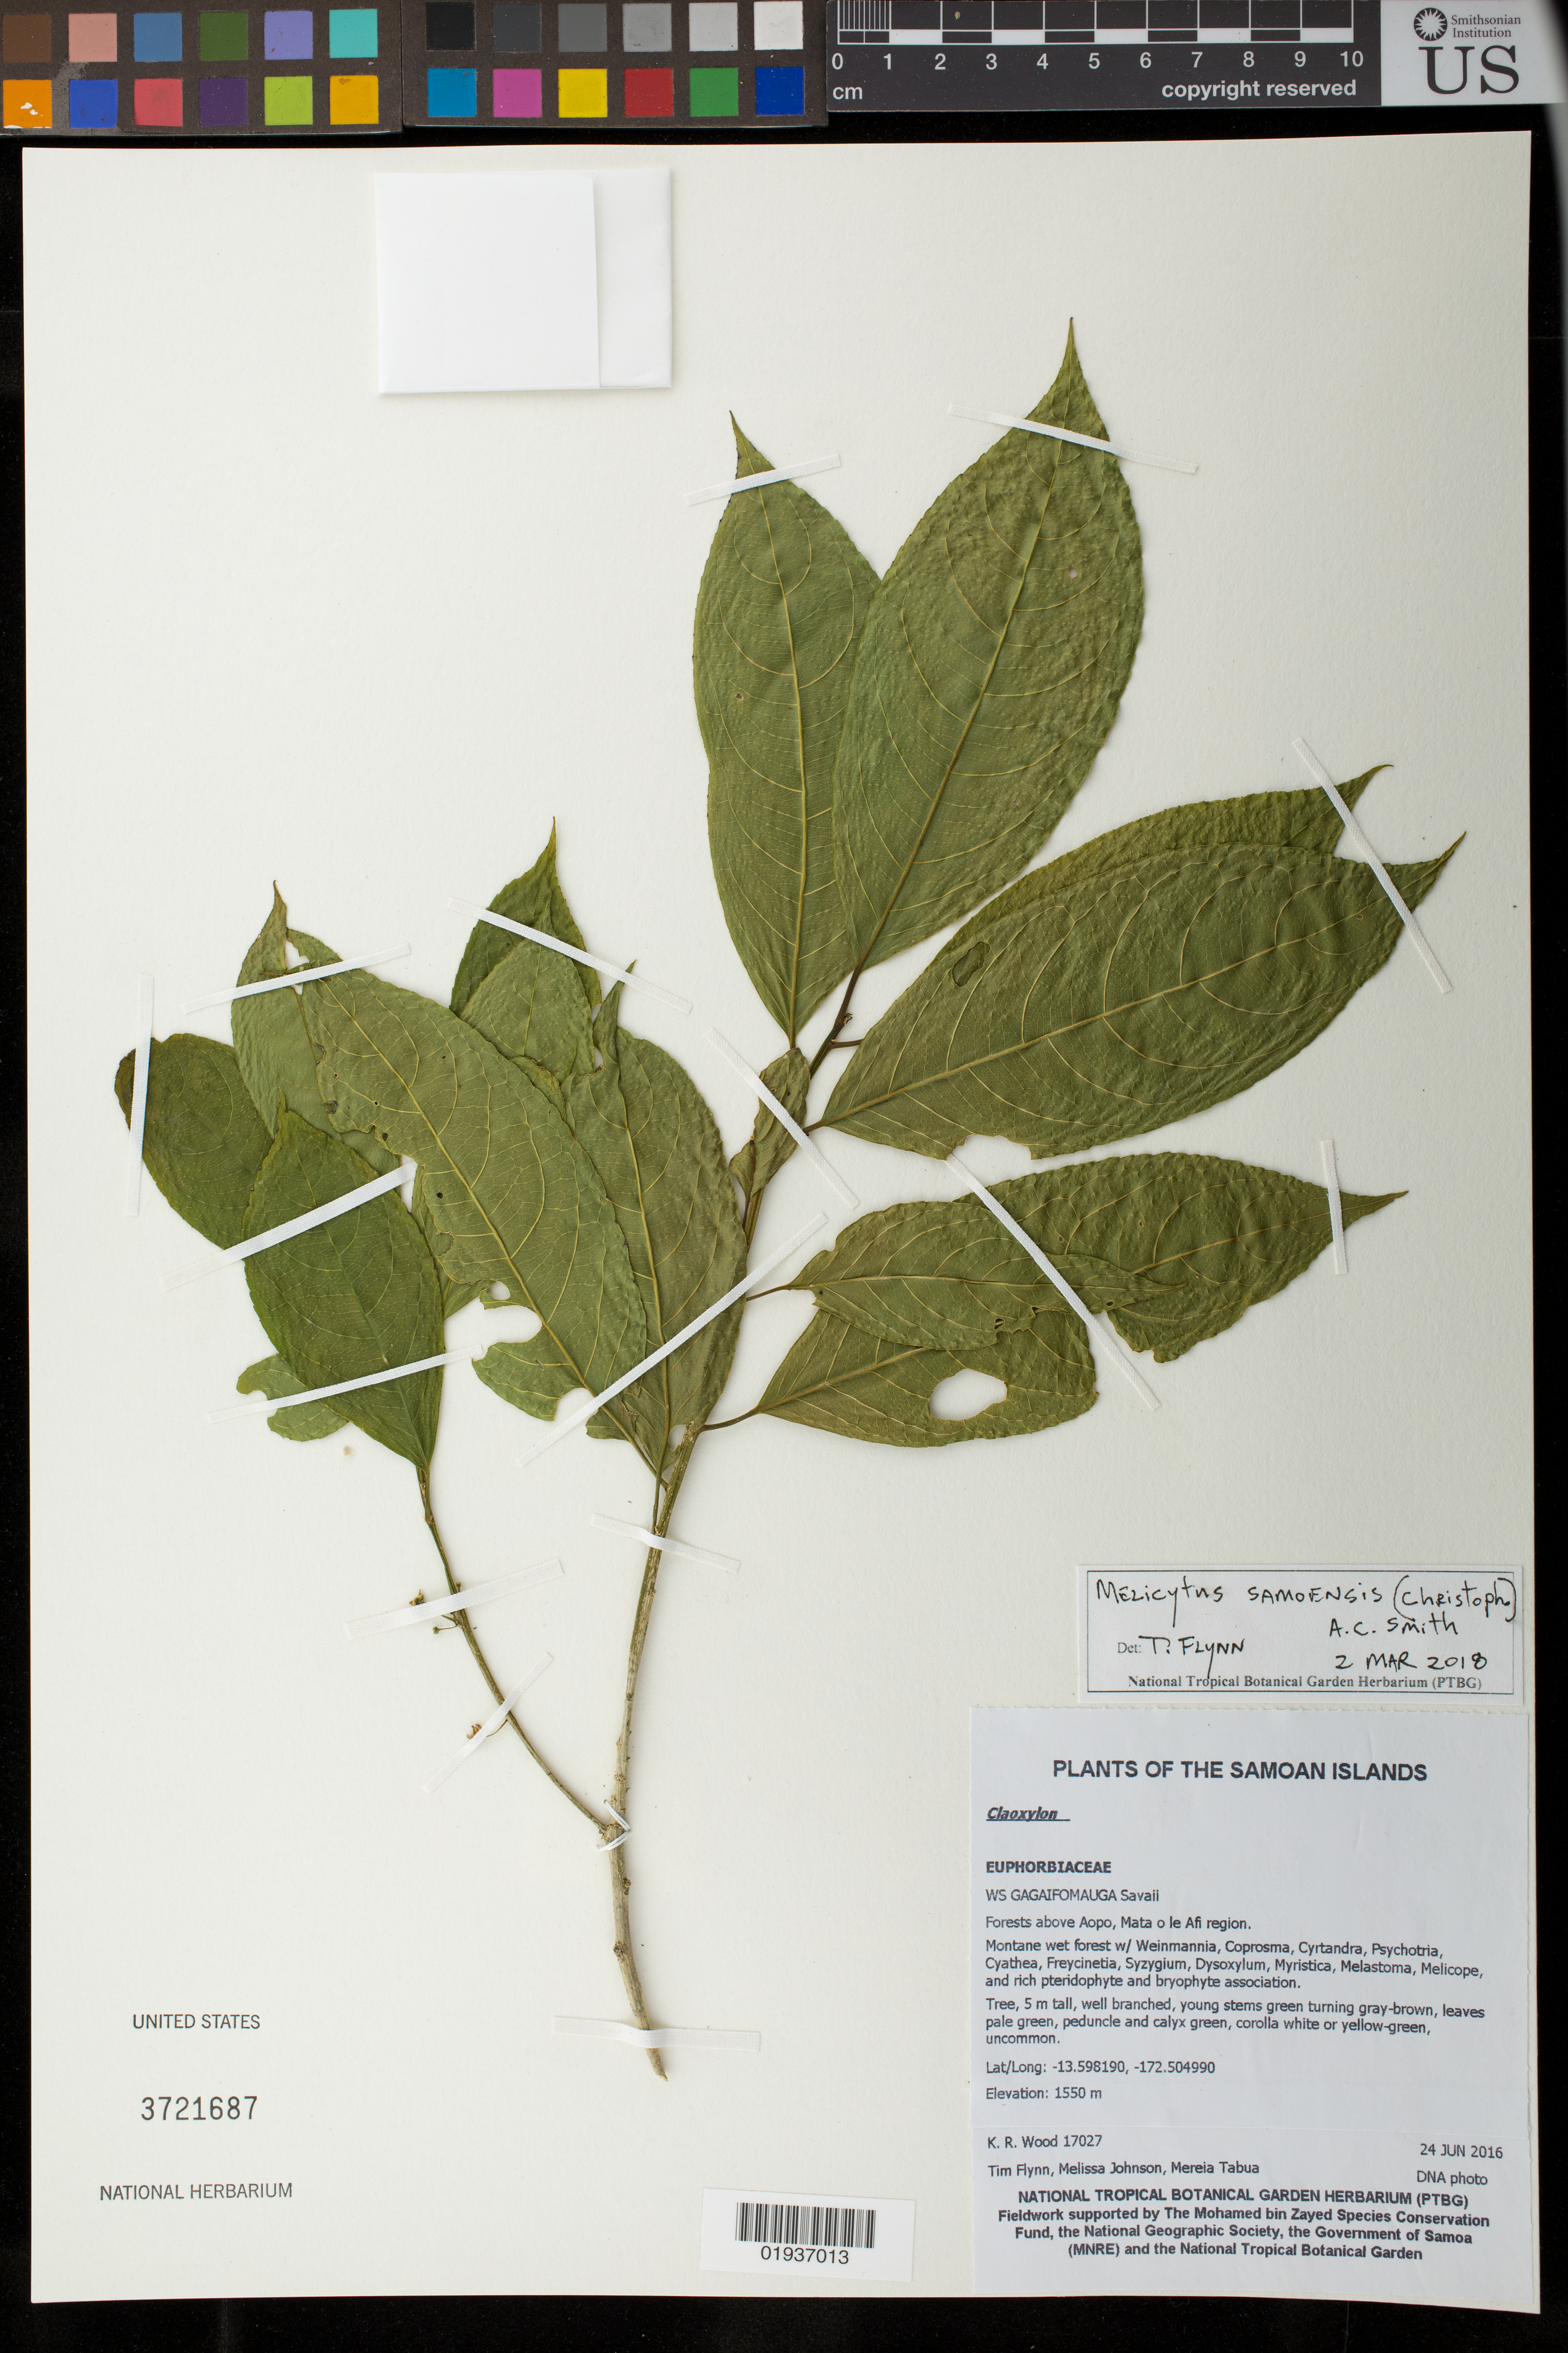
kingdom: Plantae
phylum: Tracheophyta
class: Magnoliopsida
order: Malpighiales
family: Violaceae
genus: Melicytus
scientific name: Melicytus samoensis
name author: (Christoph.) A.C. Sm.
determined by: Flynn, T. W.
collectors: K. R. Wood, T. W. Flynn, M. Johnson & M. Tabua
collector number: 17027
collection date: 2016-06-24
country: Samoa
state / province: Gagaifomauga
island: Savai'i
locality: Savaii, Forests above Aopo, Mata o le Afi region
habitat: Montane wet forest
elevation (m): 1550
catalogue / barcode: US 3721687